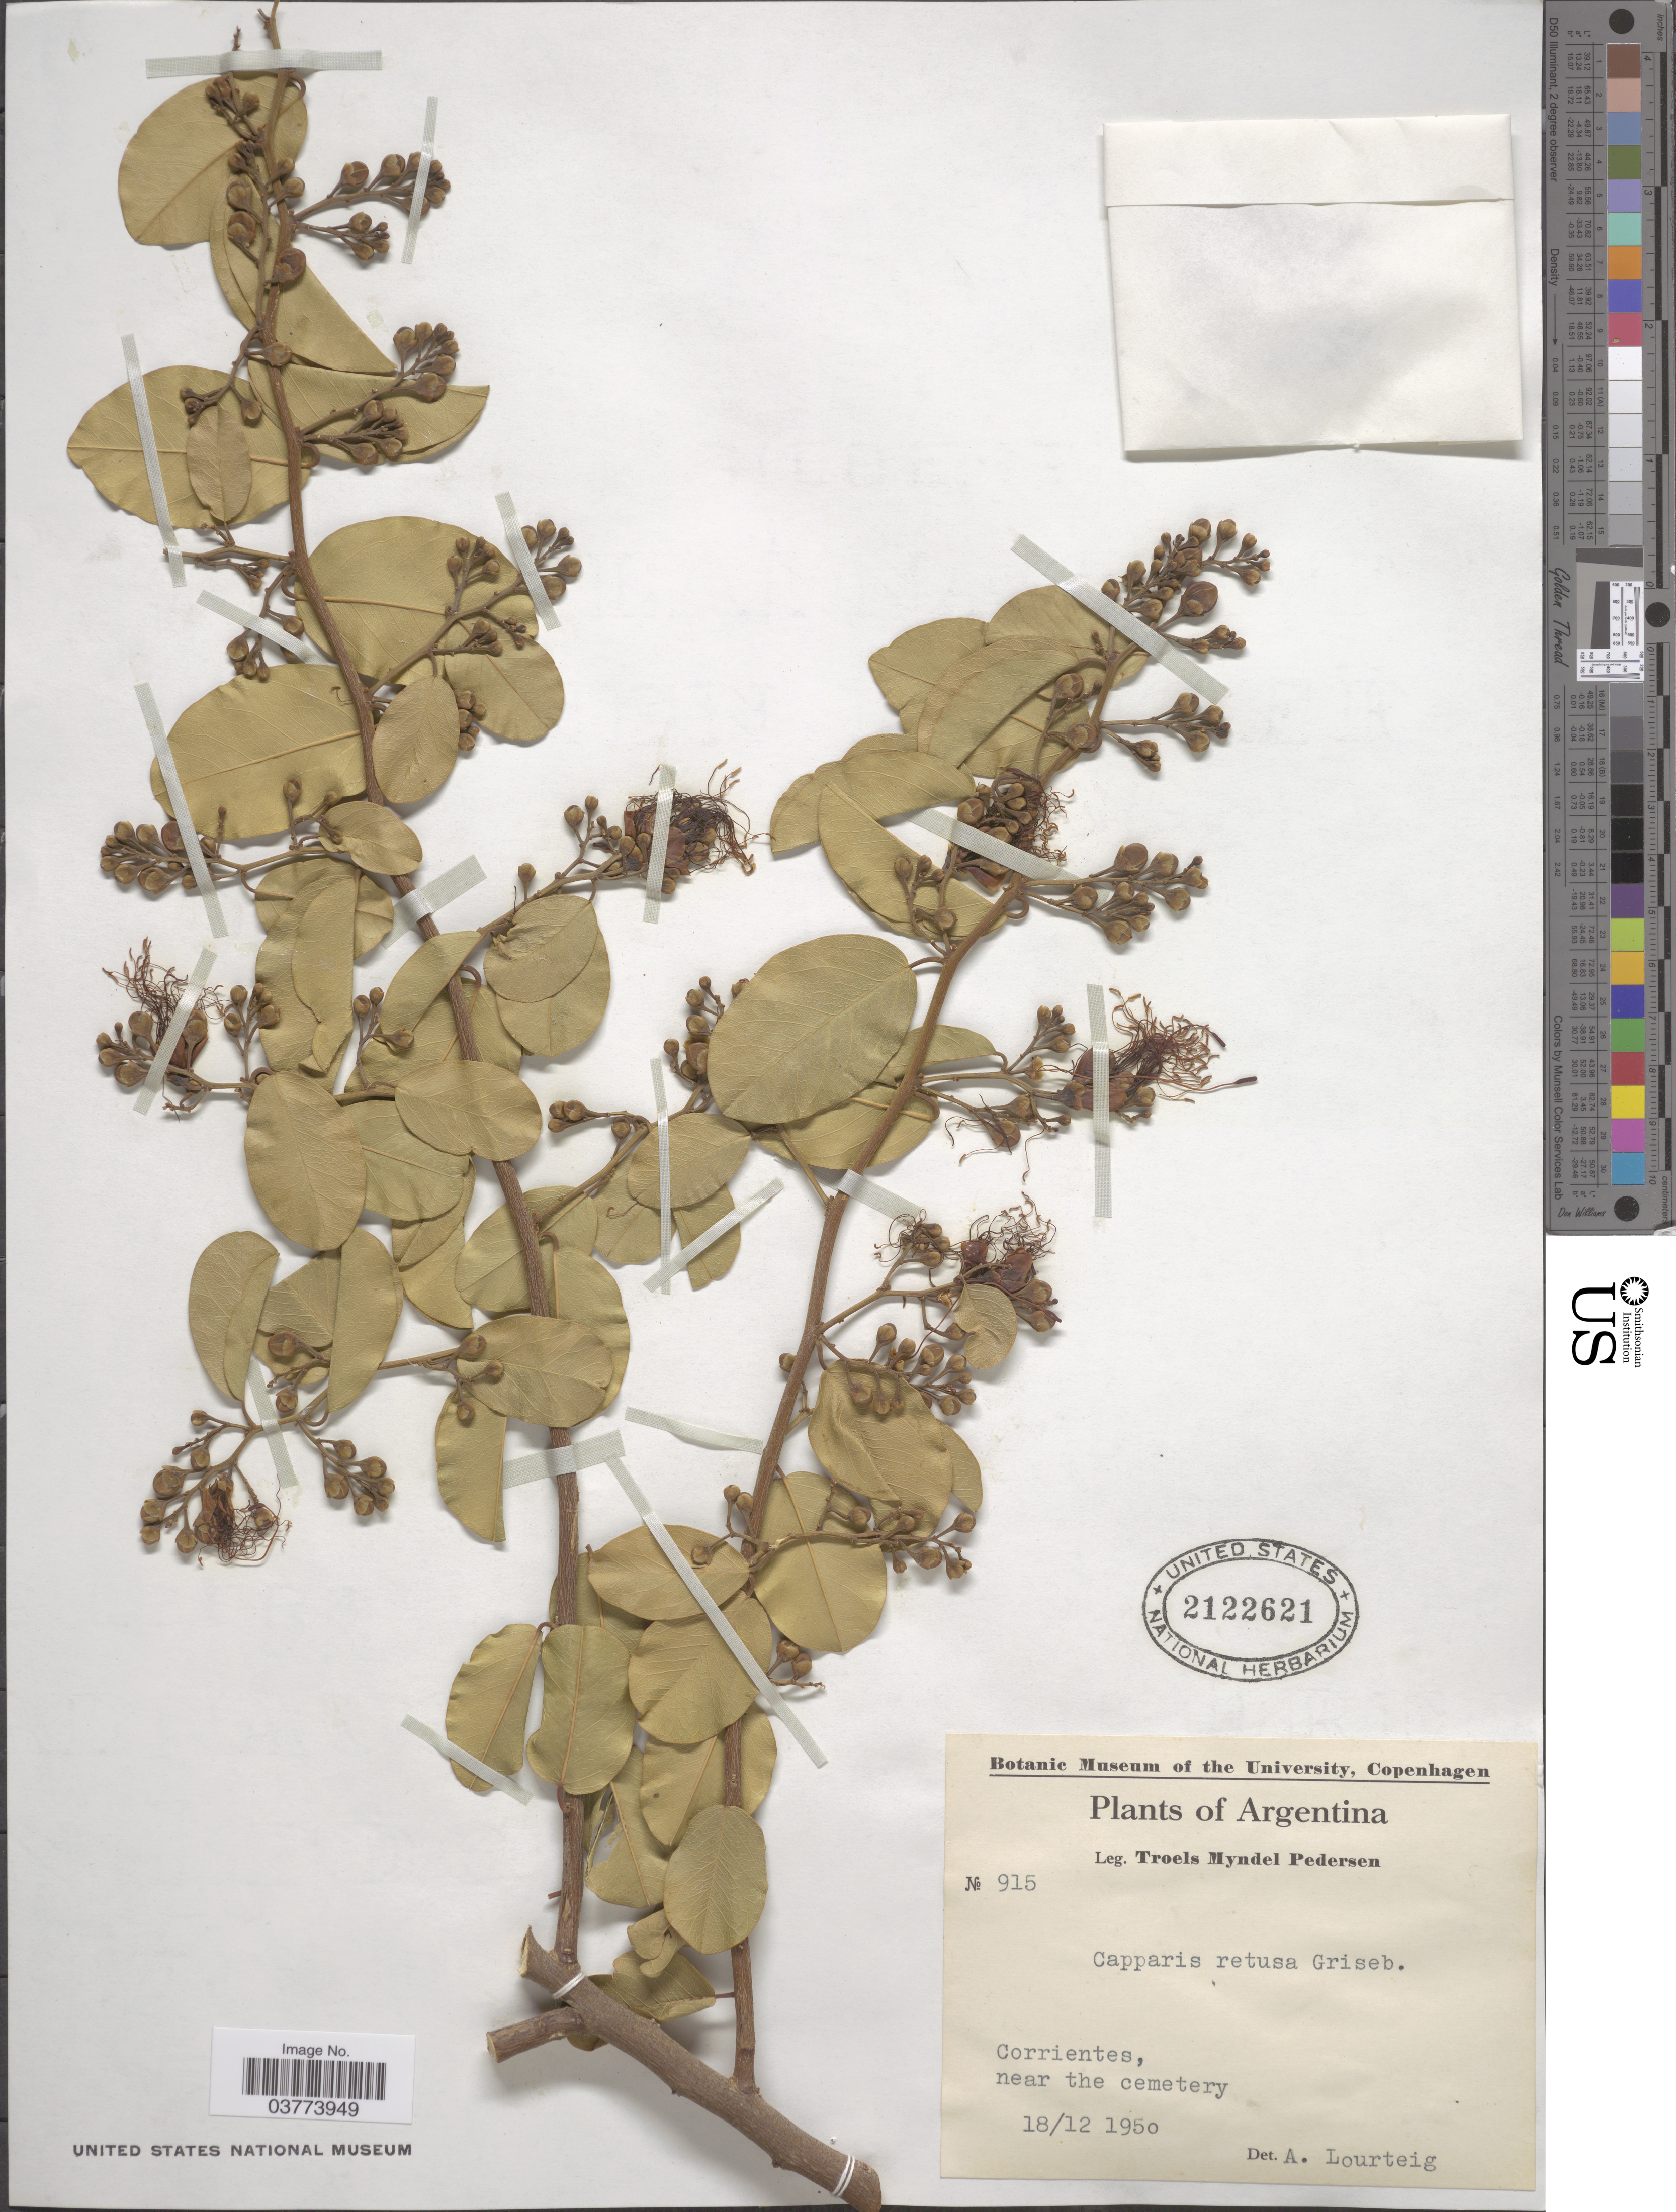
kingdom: Plantae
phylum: Tracheophyta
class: Magnoliopsida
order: Brassicales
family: Capparaceae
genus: Cynophalla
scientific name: Cynophalla retusa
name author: (Griseb.) Cornejo & Iltis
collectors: T. Pederson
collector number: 915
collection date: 1950-12-18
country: Argentina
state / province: Corrientes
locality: Near the cemetery.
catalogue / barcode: US 2122621